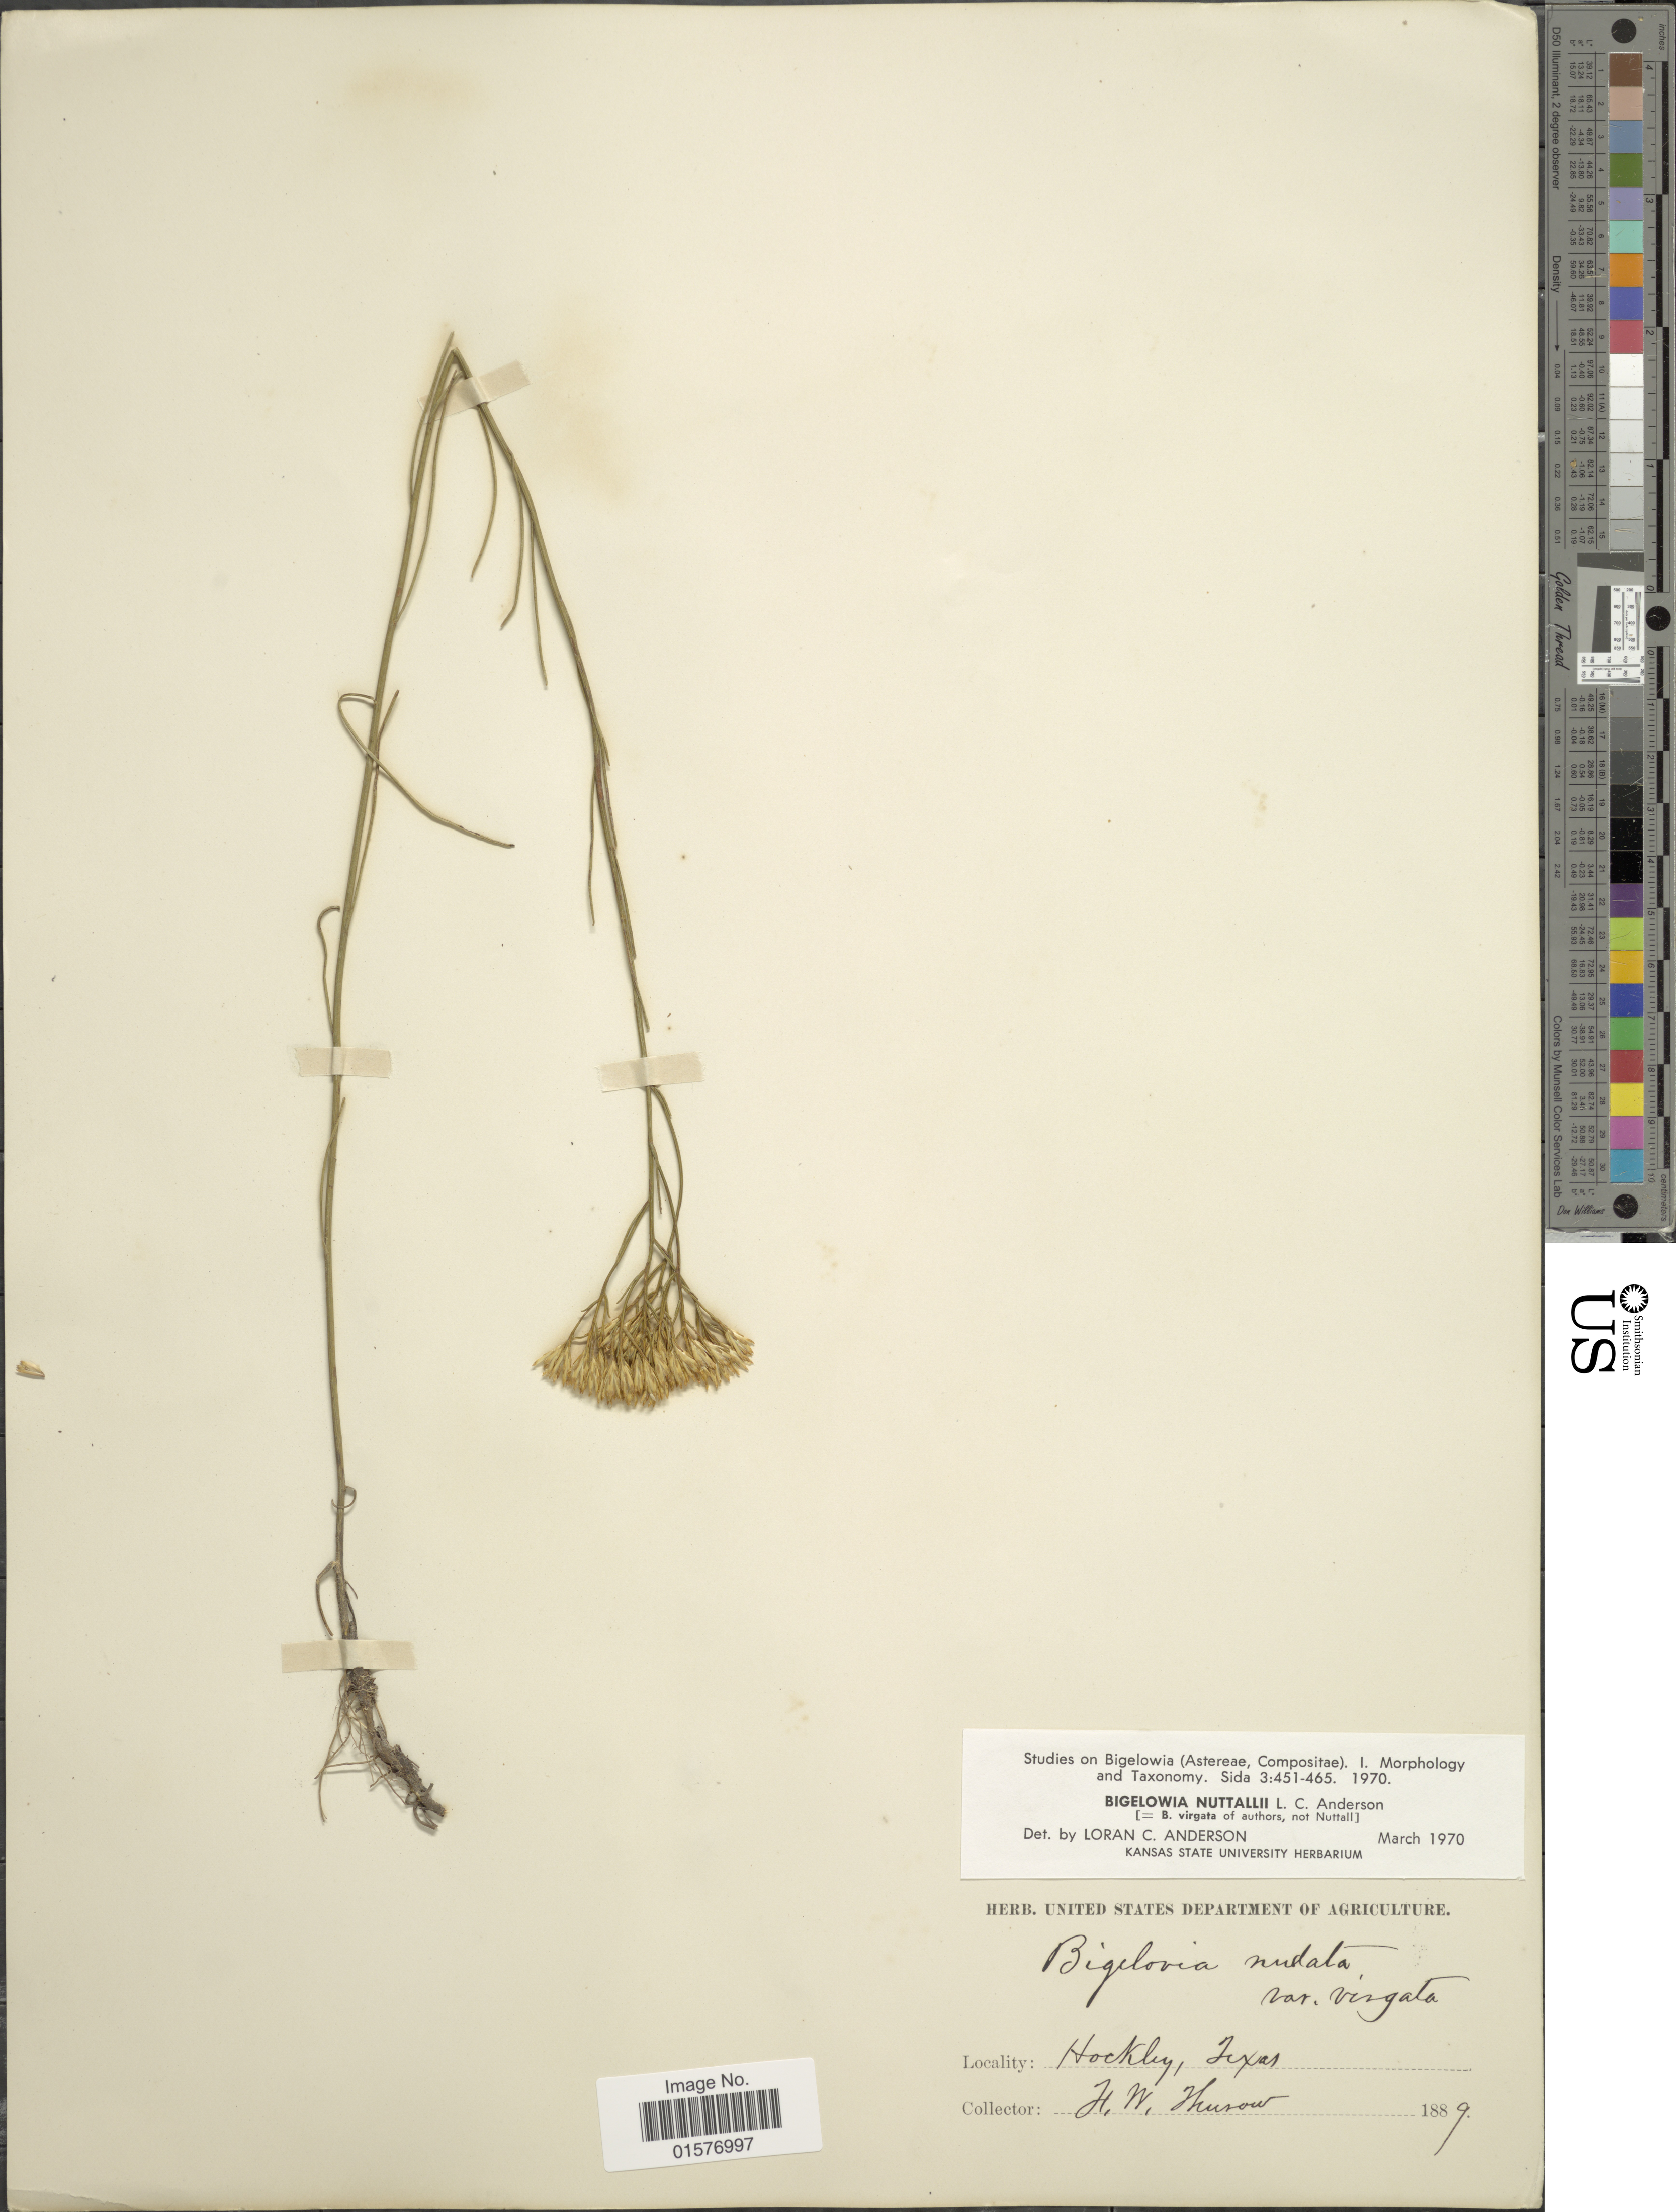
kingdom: Plantae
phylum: Tracheophyta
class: Magnoliopsida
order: Asterales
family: Asteraceae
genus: Bigelowia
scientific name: Bigelowia nuttallii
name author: L.C. Anderson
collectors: F. W. Thurow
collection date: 1889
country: United States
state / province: Texas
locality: Hockley, Texas